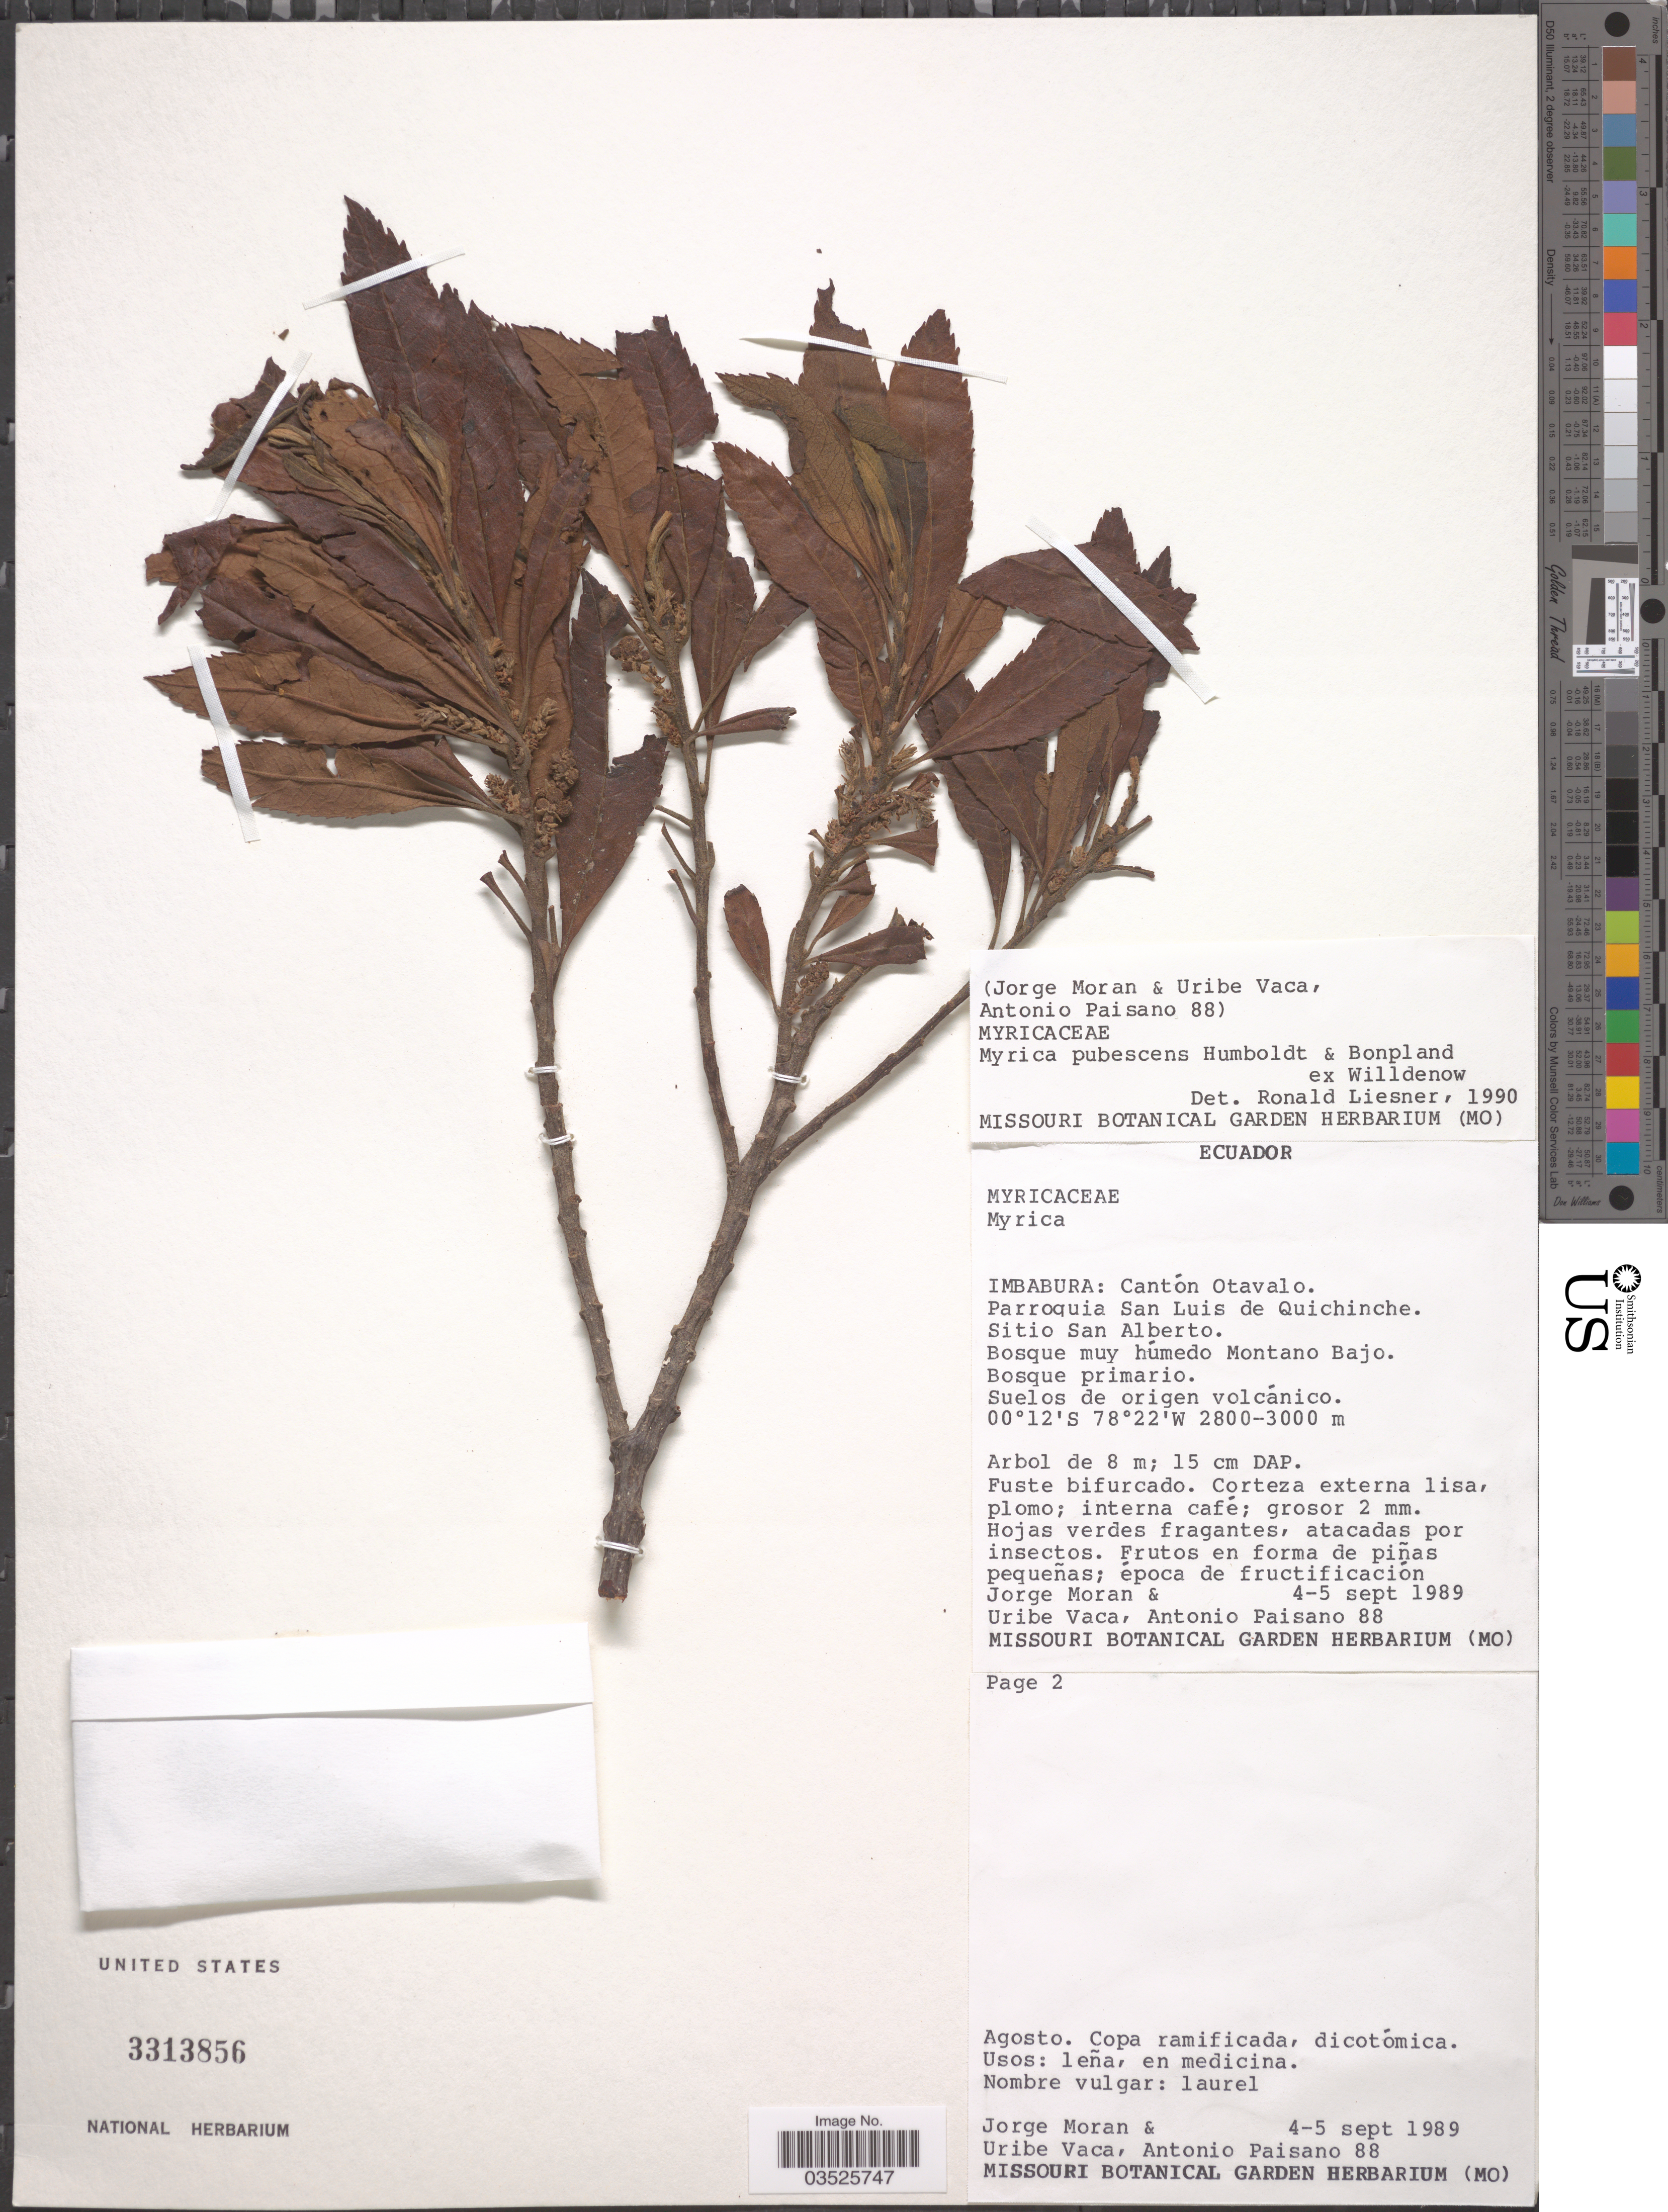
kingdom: Plantae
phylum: Tracheophyta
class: Magnoliopsida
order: Fagales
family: Myricaceae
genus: Morella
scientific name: Morella pubescens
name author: (Humb. & Bonpl. ex Willd.) Wilbur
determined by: Strong, M. T., (US), Smithsonian Institution - National Museum of Natural History (UNITED STATES)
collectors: J. Moran, U. Vaca & A. Paisano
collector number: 88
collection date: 1989-09-04/1989-09-05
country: Ecuador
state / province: Imbabura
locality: Cantón Otavalo. Parroquia San Luis de Quichinche. Sitio San Alberto. Bosque muy húmedo Montano Bajo. Bosque primario.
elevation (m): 2800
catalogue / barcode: US 3313856